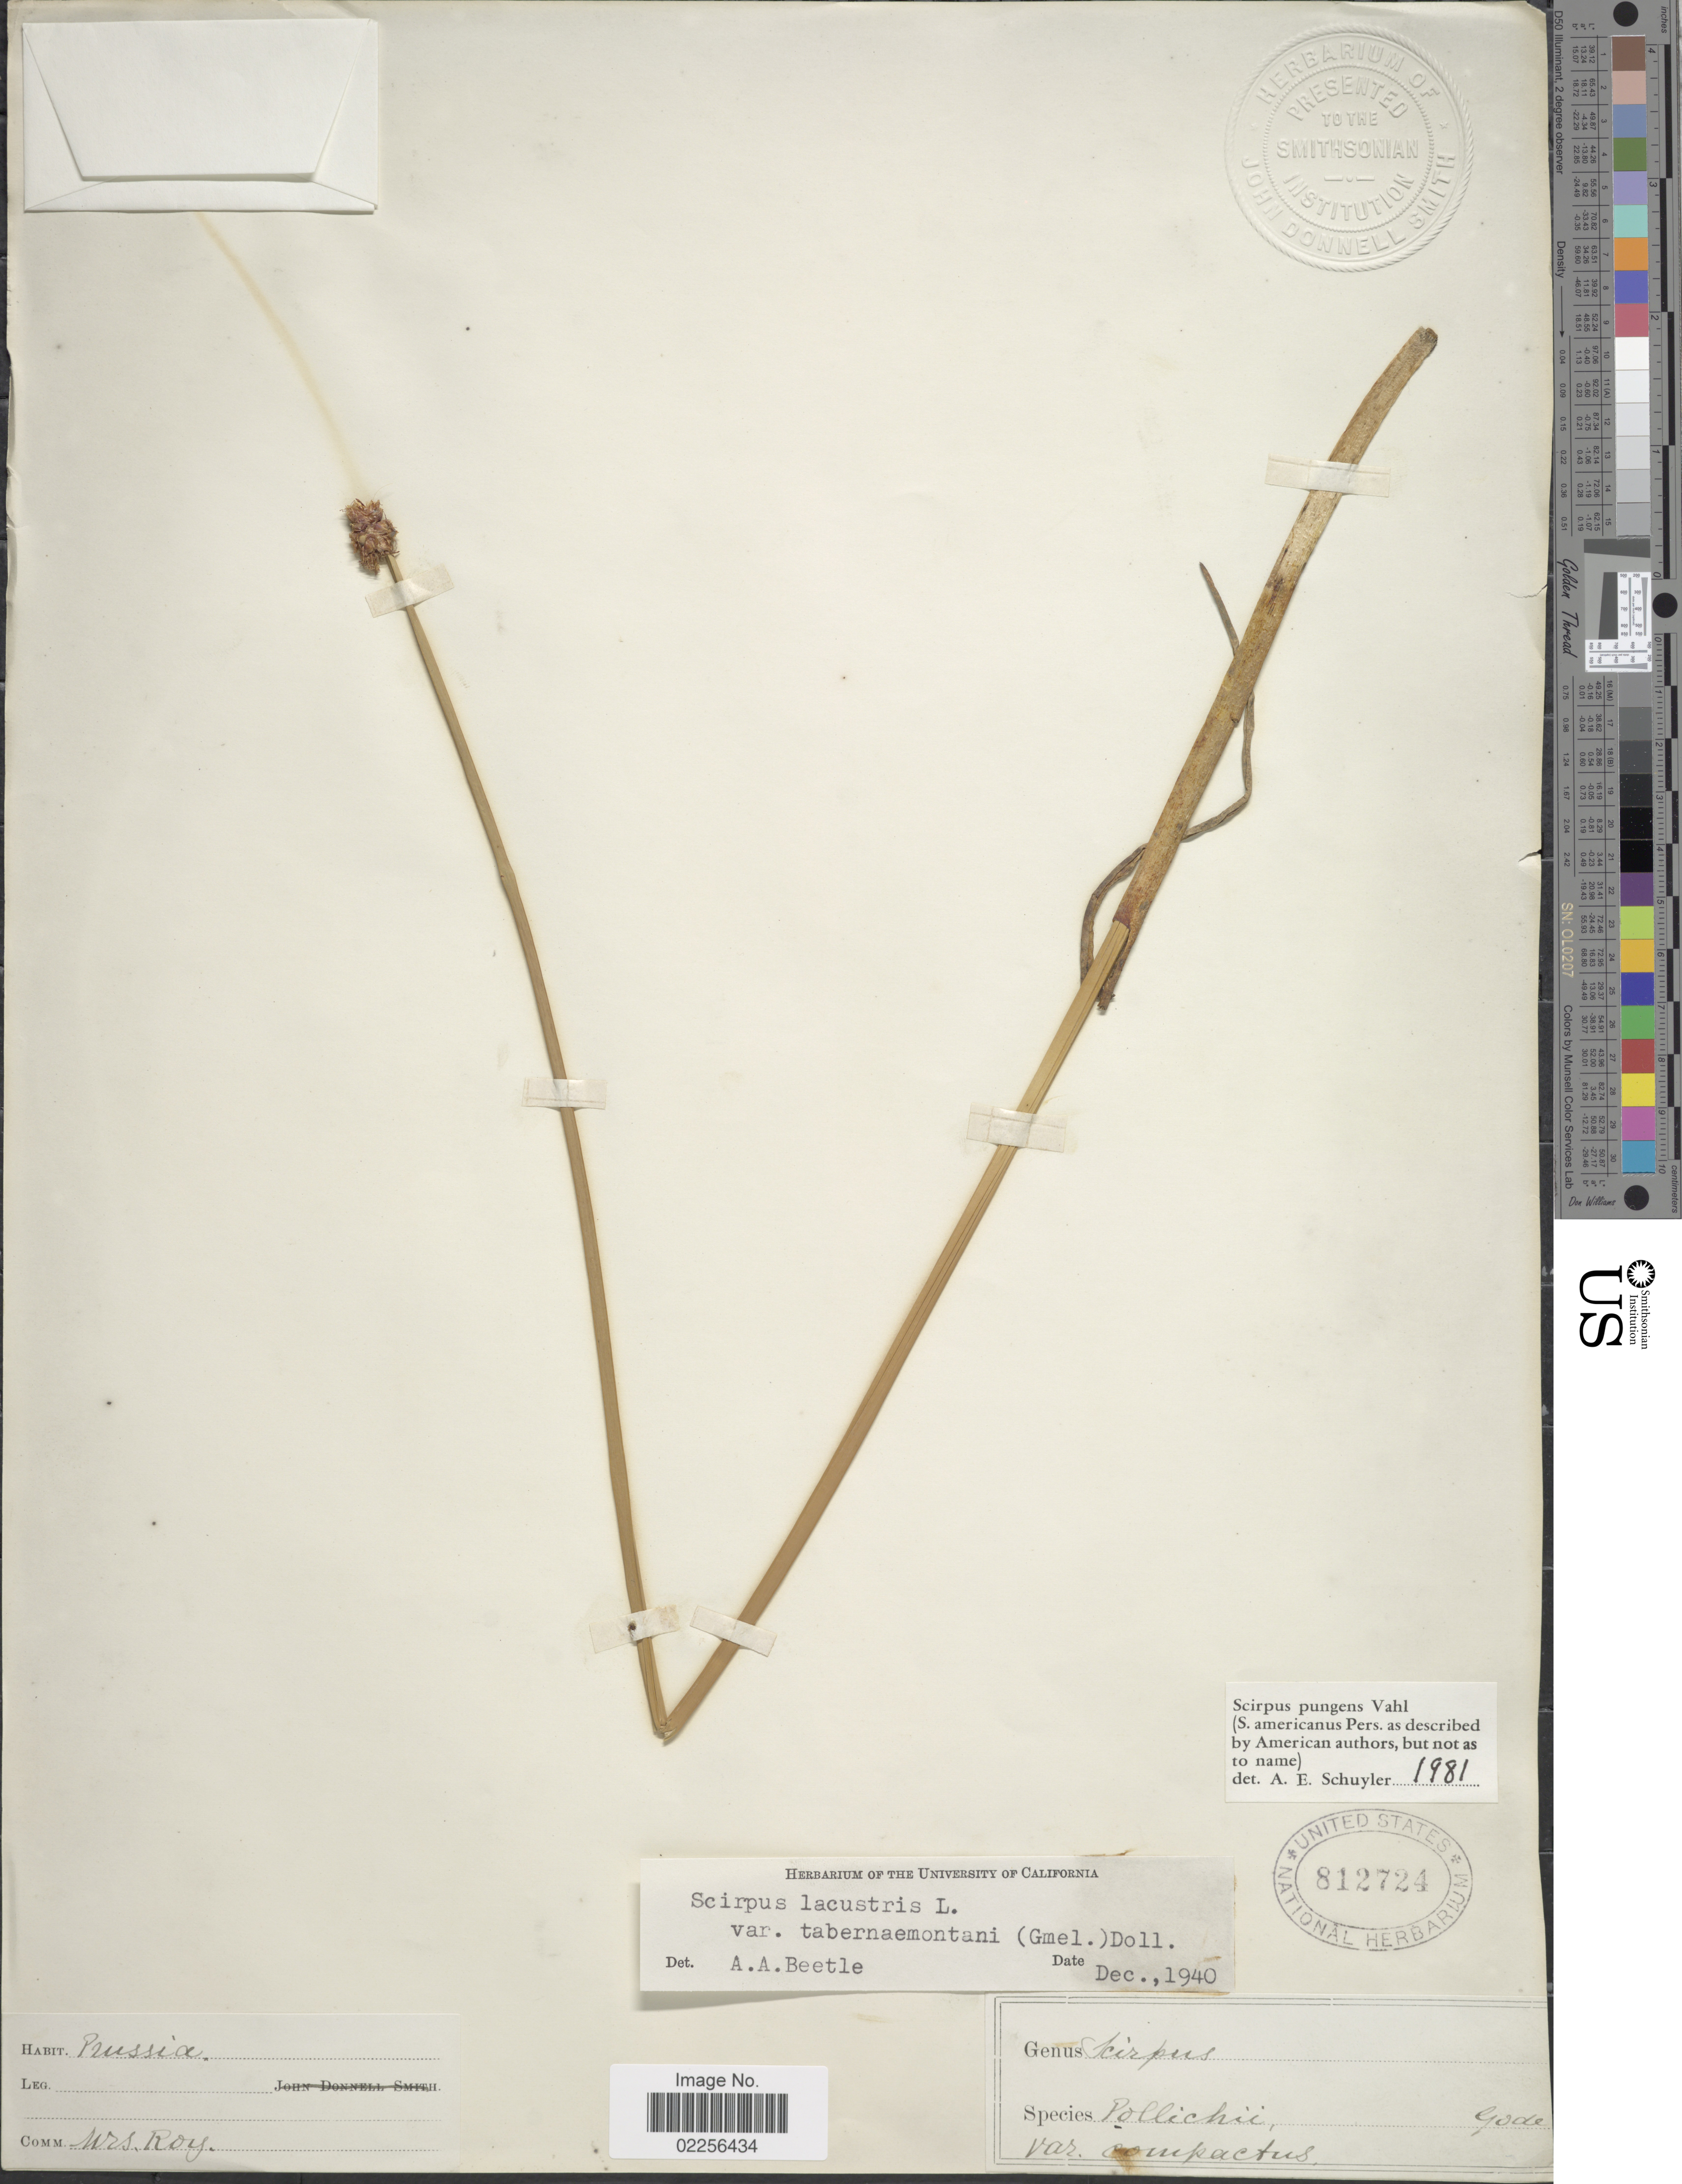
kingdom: Plantae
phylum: Tracheophyta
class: Liliopsida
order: Poales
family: Cyperaceae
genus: Schoenoplectus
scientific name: Schoenoplectus pungens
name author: (Vahl) Palla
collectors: Roy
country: Germany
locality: Prussia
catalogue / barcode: US 812724